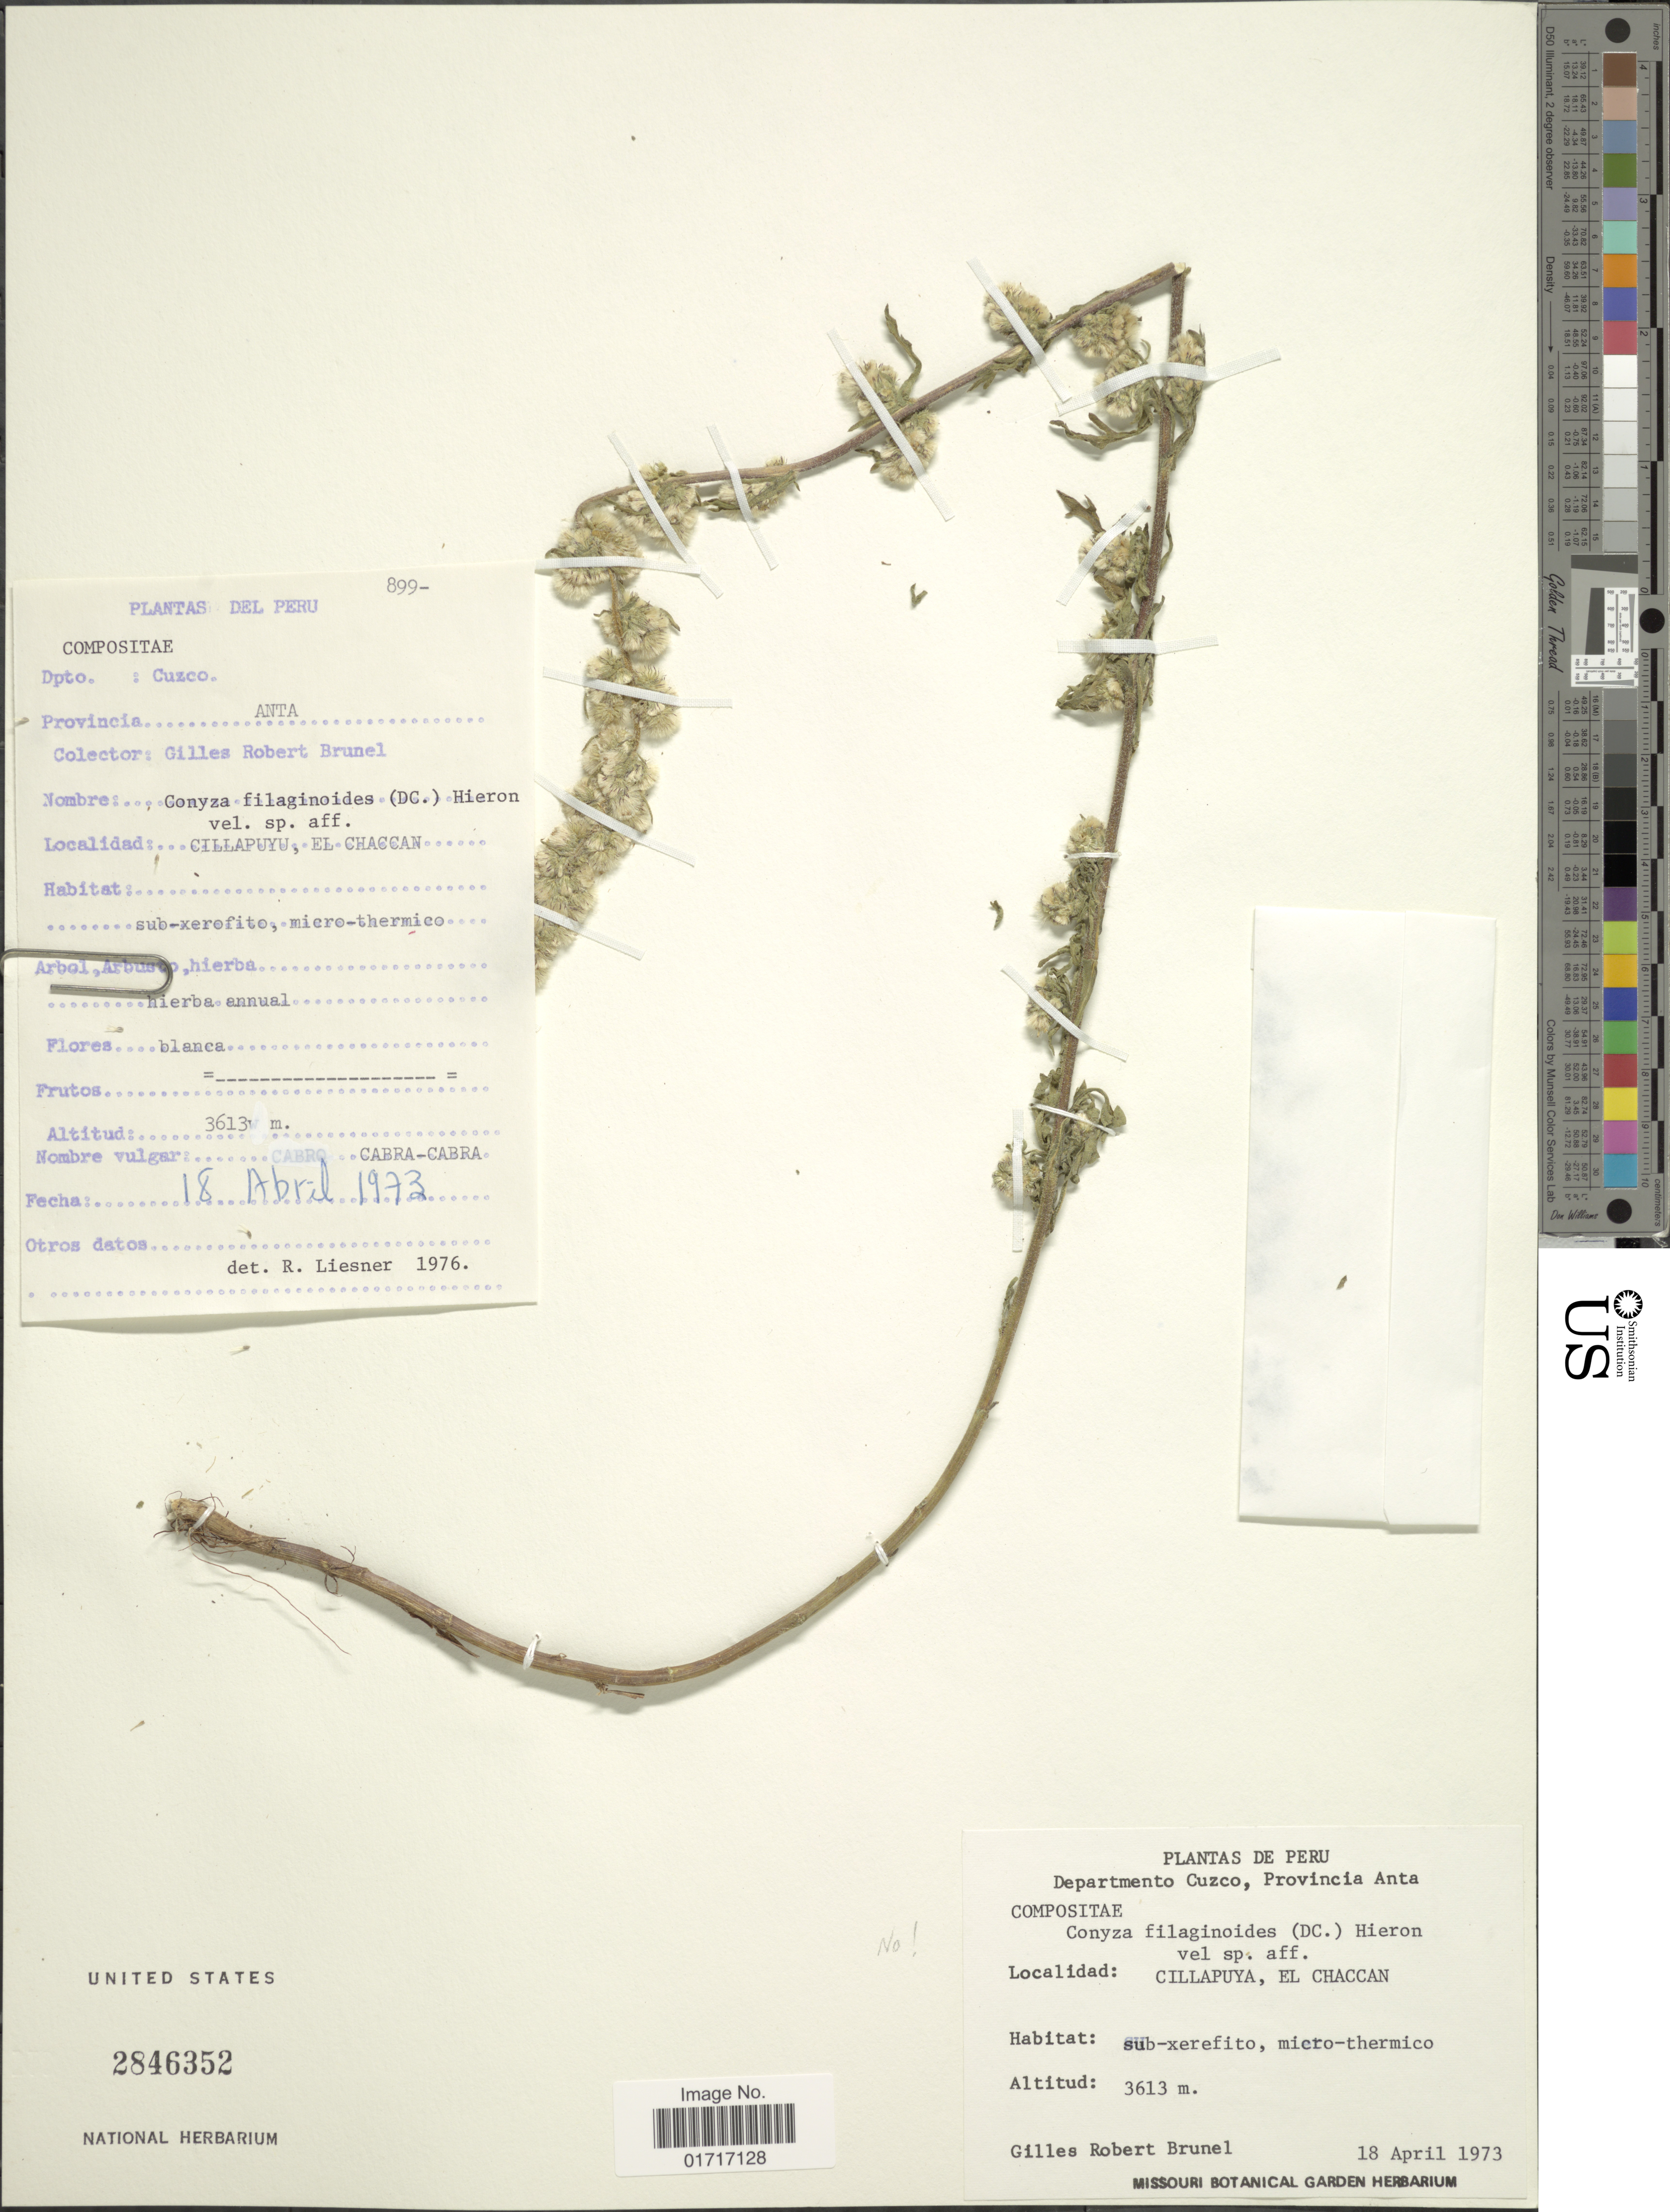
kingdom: Plantae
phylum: Tracheophyta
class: Magnoliopsida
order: Asterales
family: Asteraceae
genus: Conyza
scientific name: Conyza filaginoides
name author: (DC.) Hieron.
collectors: G. Brunel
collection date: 1973-04-18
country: Peru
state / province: Cusco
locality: Departmento Cuzco, Provincia Anta. Cillapuya, El Chaccan.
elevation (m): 3613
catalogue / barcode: US 2846352